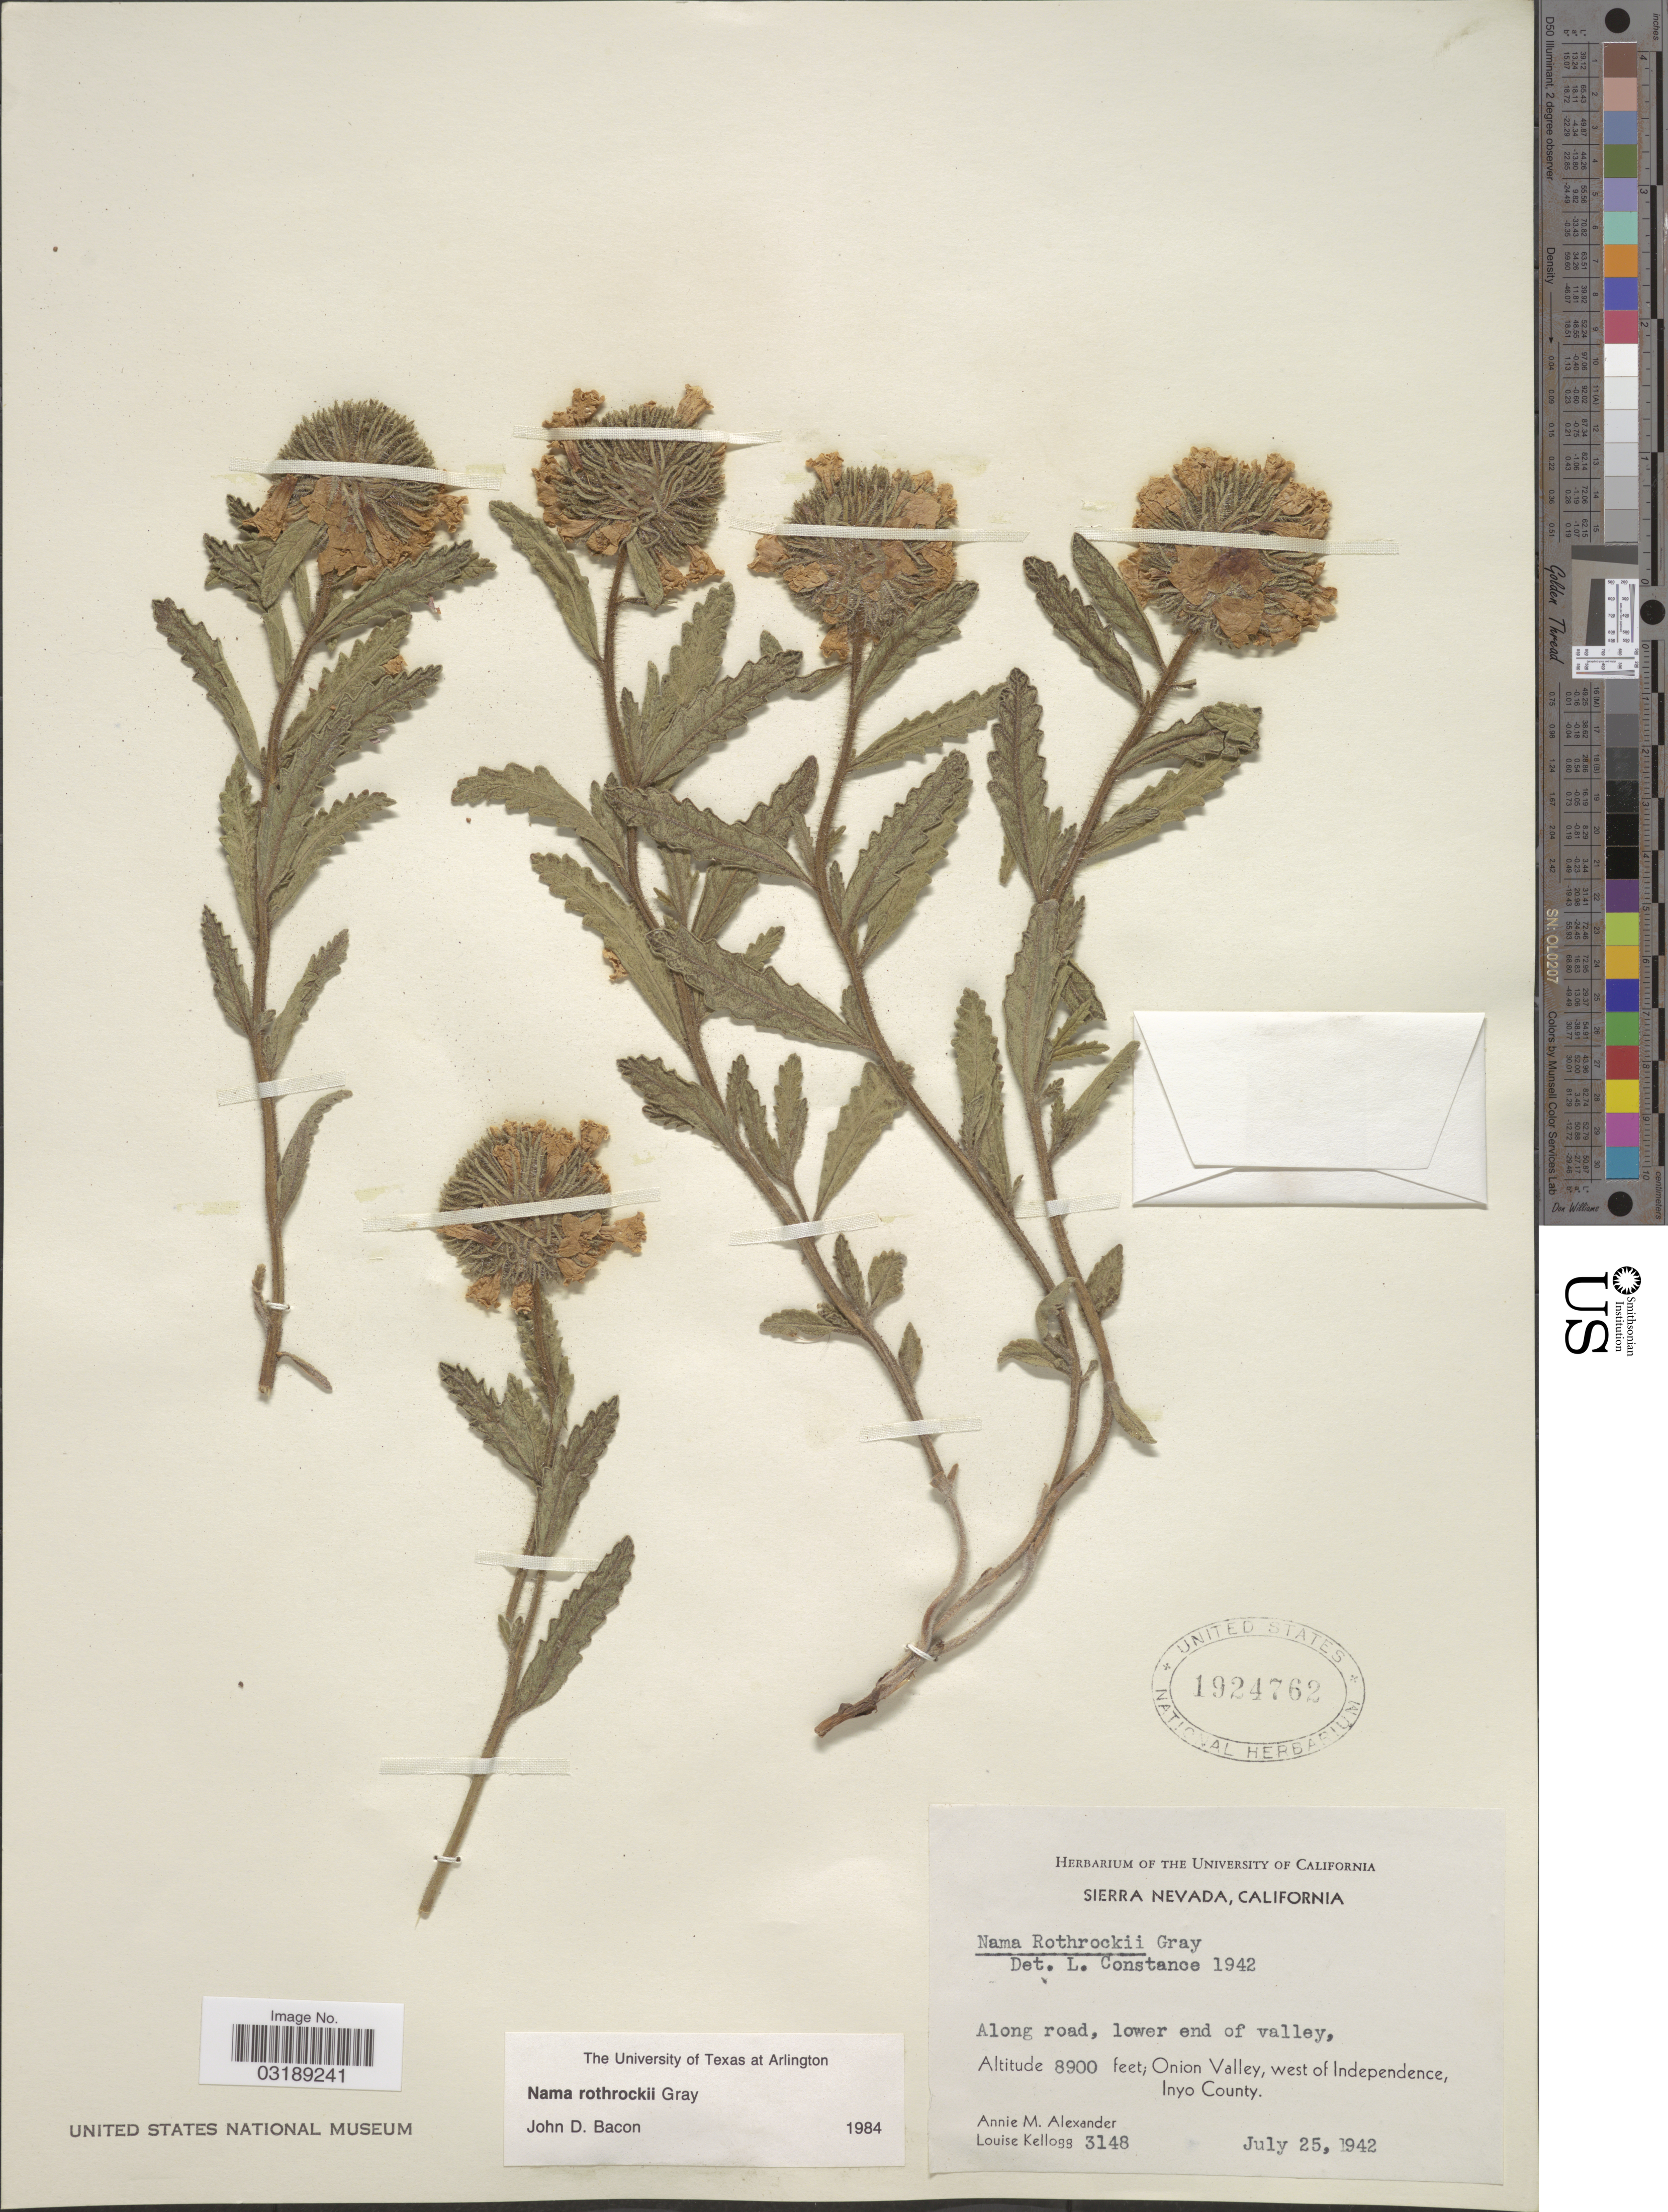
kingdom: Plantae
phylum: Tracheophyta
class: Magnoliopsida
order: Boraginales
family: Namaceae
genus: Nama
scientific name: Nama rothrockii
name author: A. Gray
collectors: A. M. Alexander & L. Kellogg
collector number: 3148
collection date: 1942-07-25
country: United States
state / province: California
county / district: Inyo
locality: Sierra Nevada, Along road, lower end of valley, Onion Valley, west of Independence, Inyo County.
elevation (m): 2713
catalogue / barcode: US 1924762